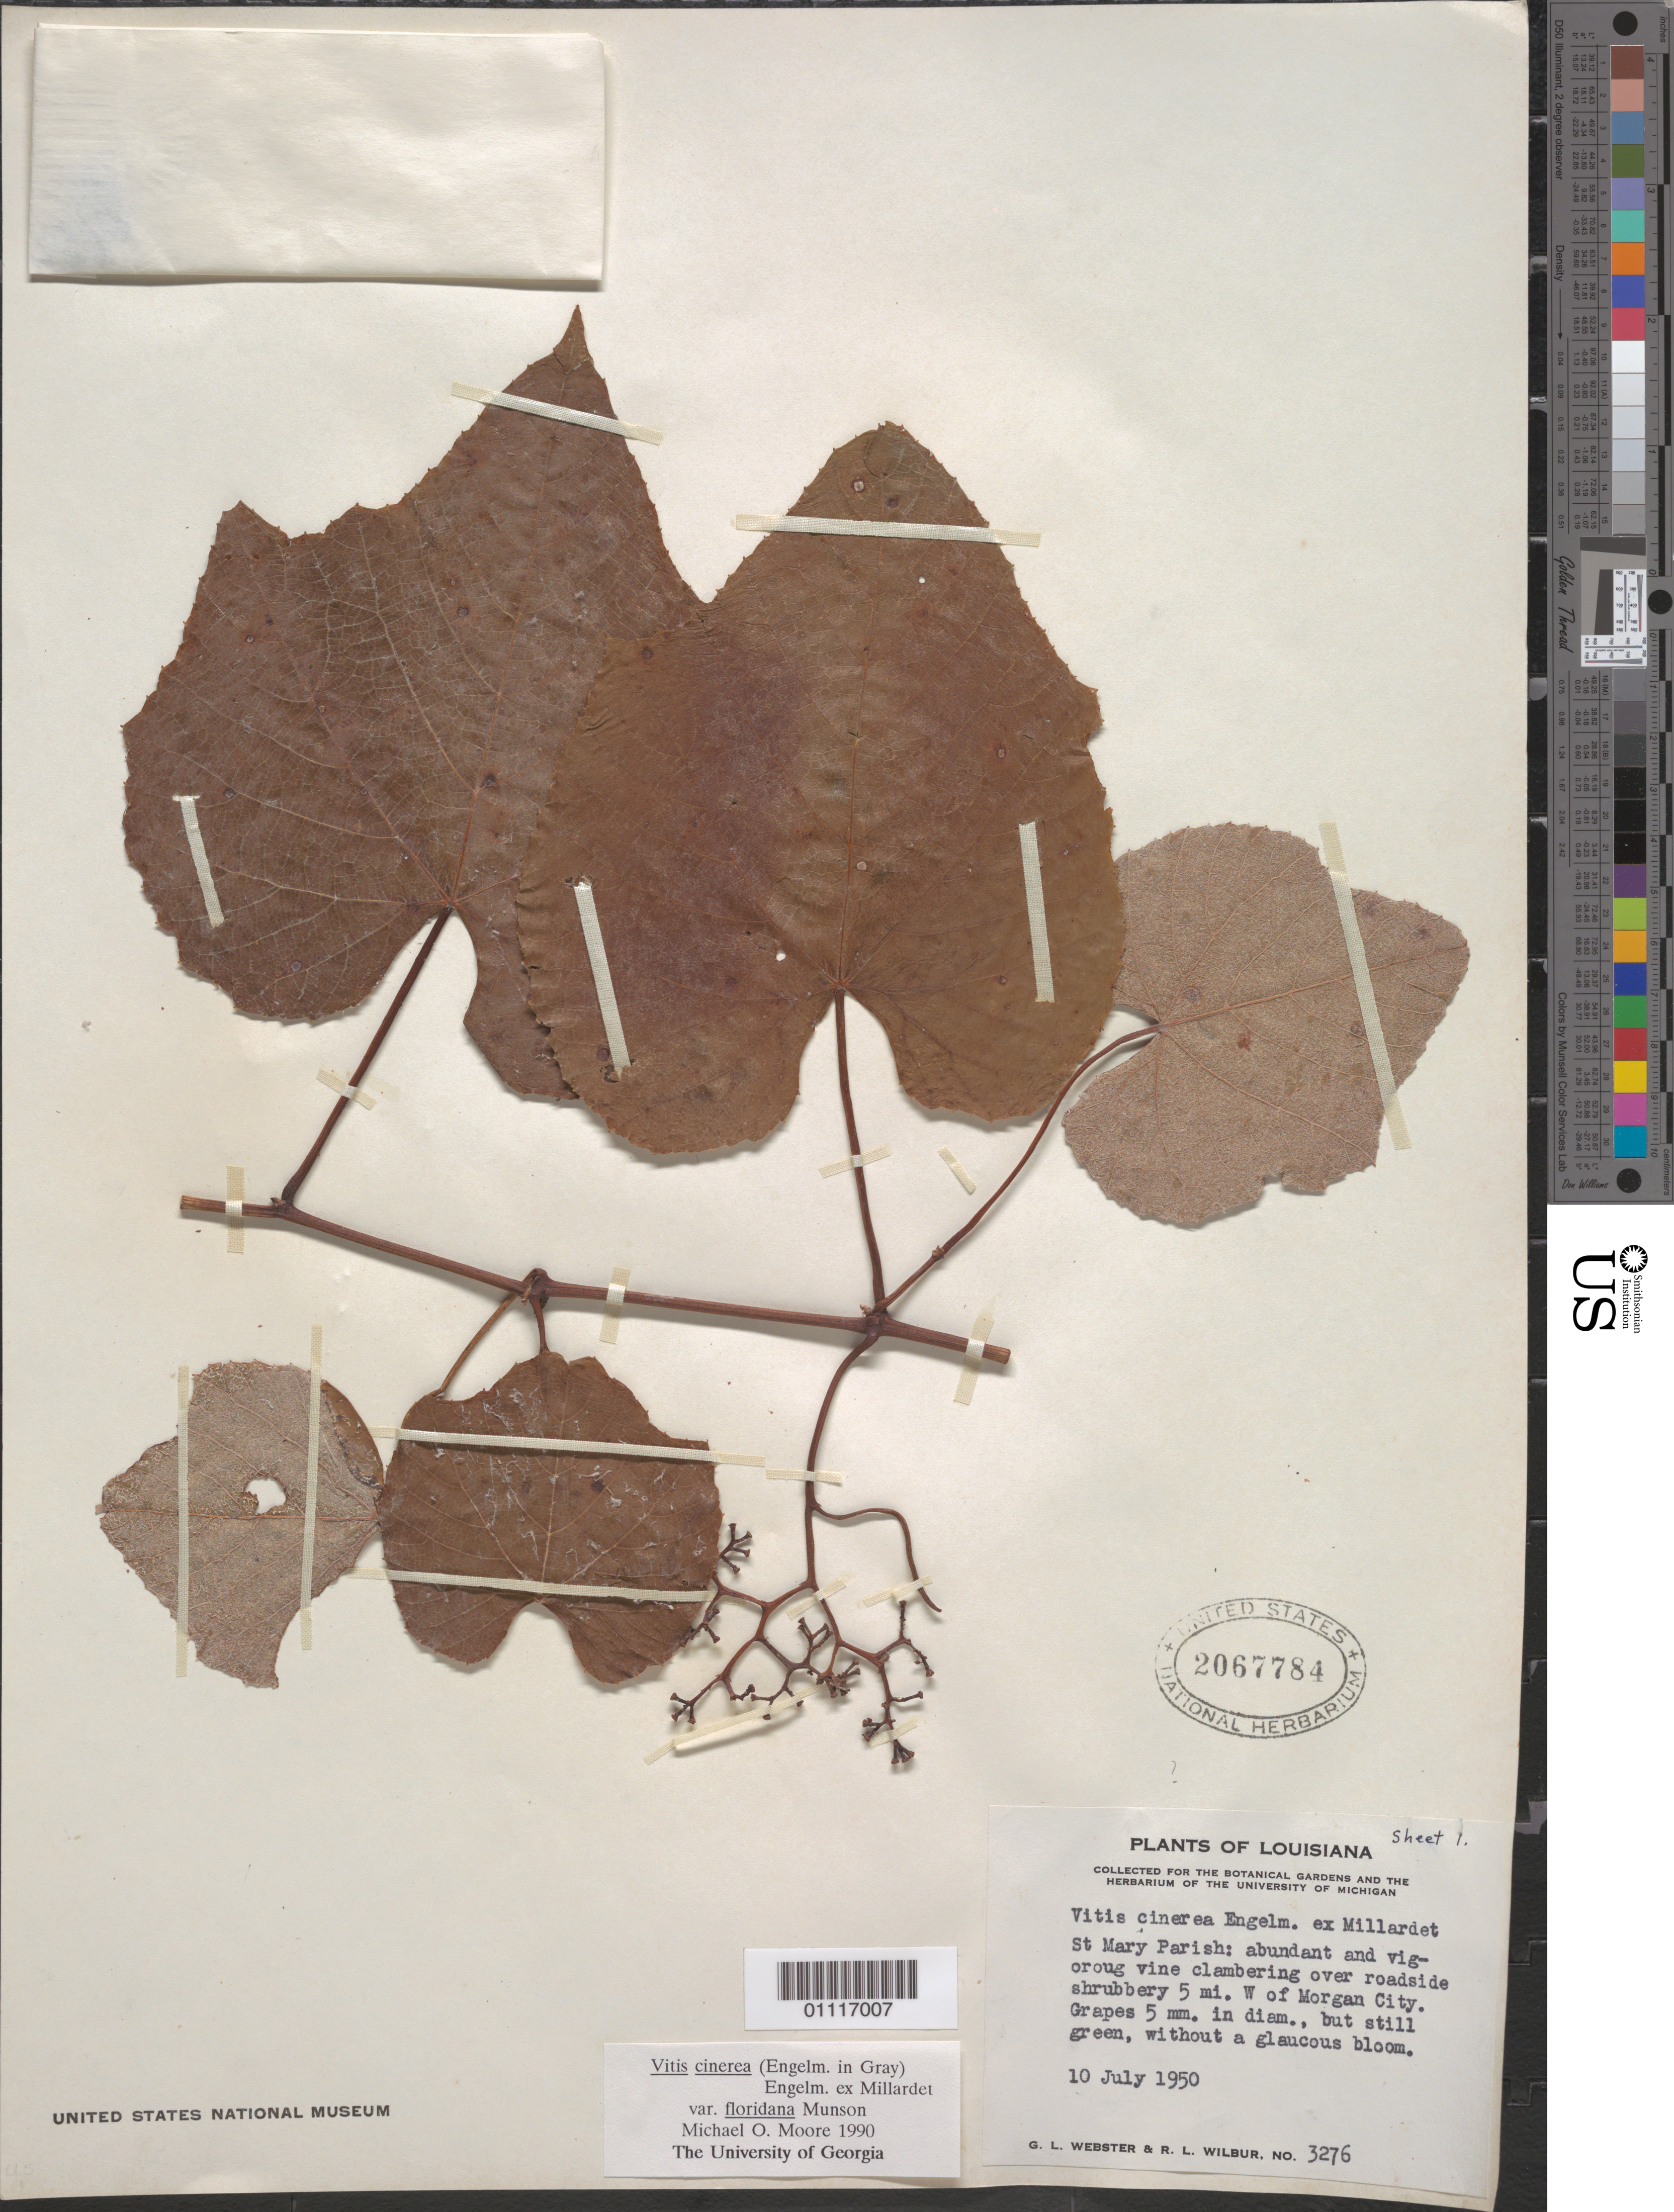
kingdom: Plantae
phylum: Tracheophyta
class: Magnoliopsida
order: Vitales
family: Vitaceae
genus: Vitis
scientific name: Vitis cinerea var. floridana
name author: Munson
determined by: Moore, M. O.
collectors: G. L. Webster & R. L. Wilbur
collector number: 3276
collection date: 1950-07-10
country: United States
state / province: Louisiana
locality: St Mary Parish: 5 mi. W of Morgan City.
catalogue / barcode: US 2067784